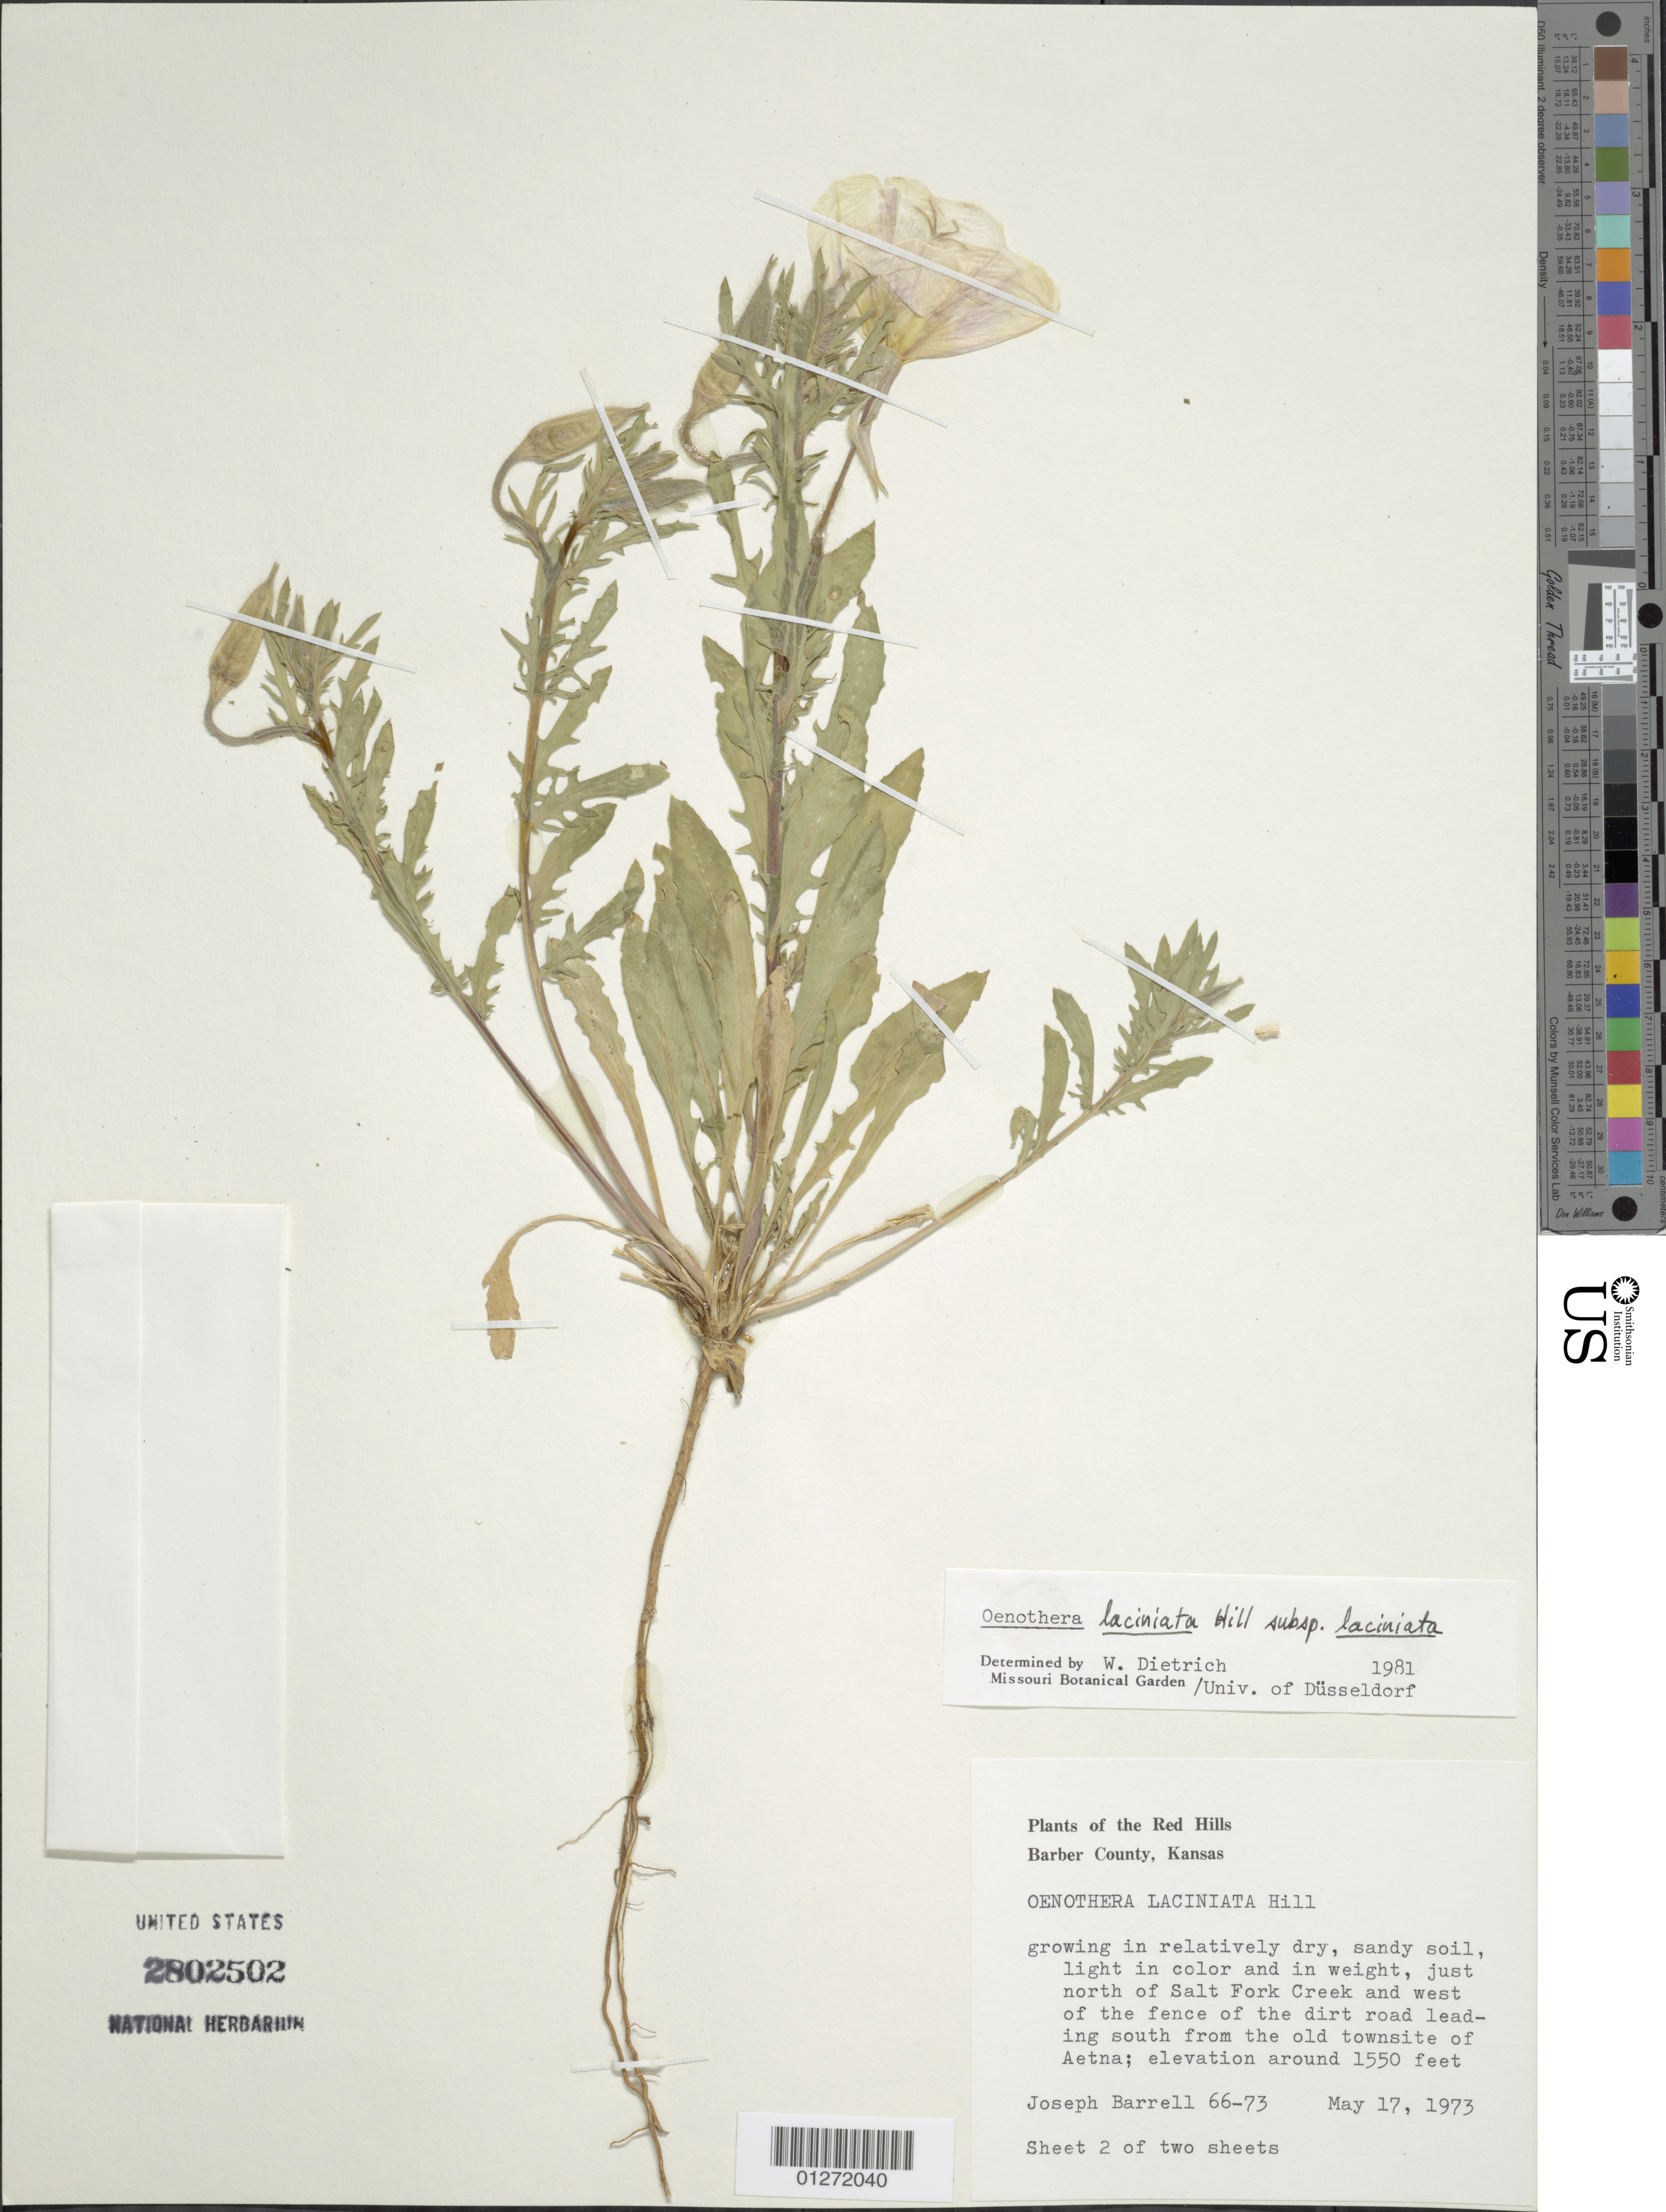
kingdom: Plantae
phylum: Tracheophyta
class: Magnoliopsida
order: Myrtales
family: Onagraceae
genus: Oenothera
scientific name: Oenothera laciniata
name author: Hill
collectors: J. Barrell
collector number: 66-73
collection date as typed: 17 May 1973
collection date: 1973-05-17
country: United States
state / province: Kansas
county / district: Barber County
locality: Salt Fork Creek, just N of, and W of the fence of the dirt road leading S from the old townsite of Aetna.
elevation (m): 472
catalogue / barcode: US 2802502